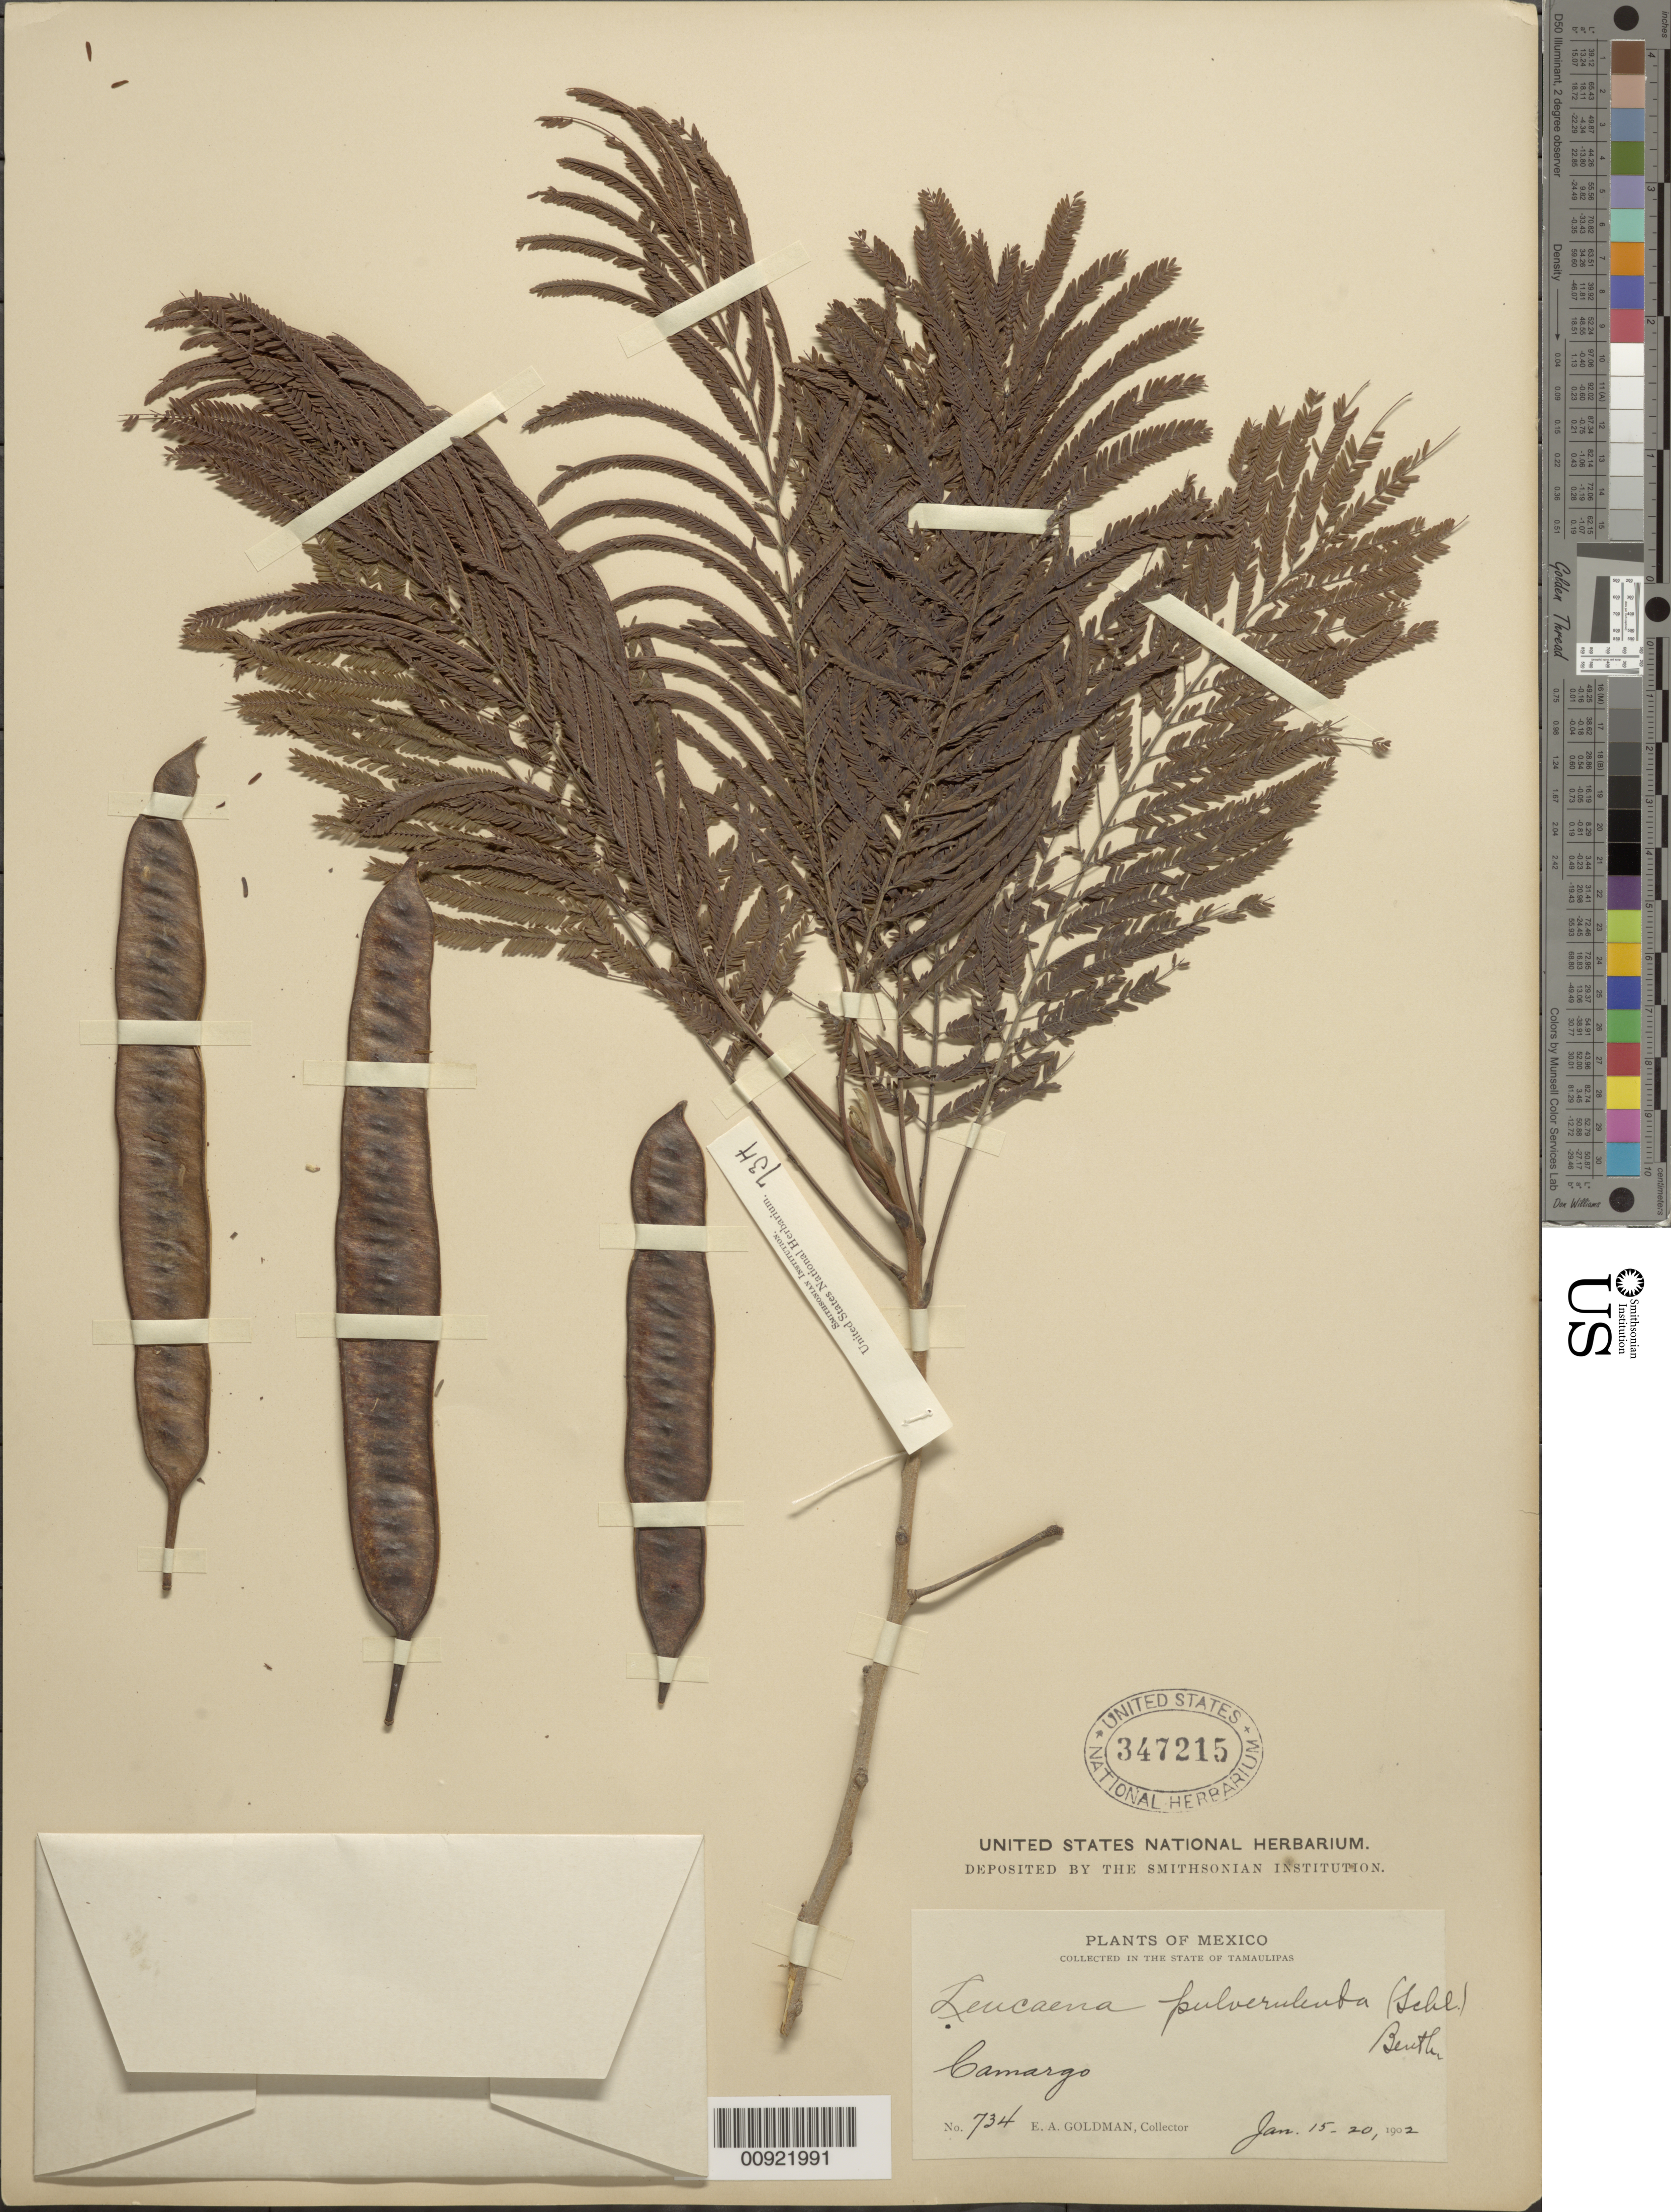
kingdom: Plantae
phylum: Tracheophyta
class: Magnoliopsida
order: Fabales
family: Fabaceae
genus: Leucaena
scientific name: Leucaena pulverulenta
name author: (Schltdl.) Benth.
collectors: E. A. Goldman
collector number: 734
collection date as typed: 15 Jan 1902 to 20 Jan 1902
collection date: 1902-01-15/1902-01-20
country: Mexico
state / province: Tamaulipas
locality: Camargo, State of Tamaulipas.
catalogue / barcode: US 347215